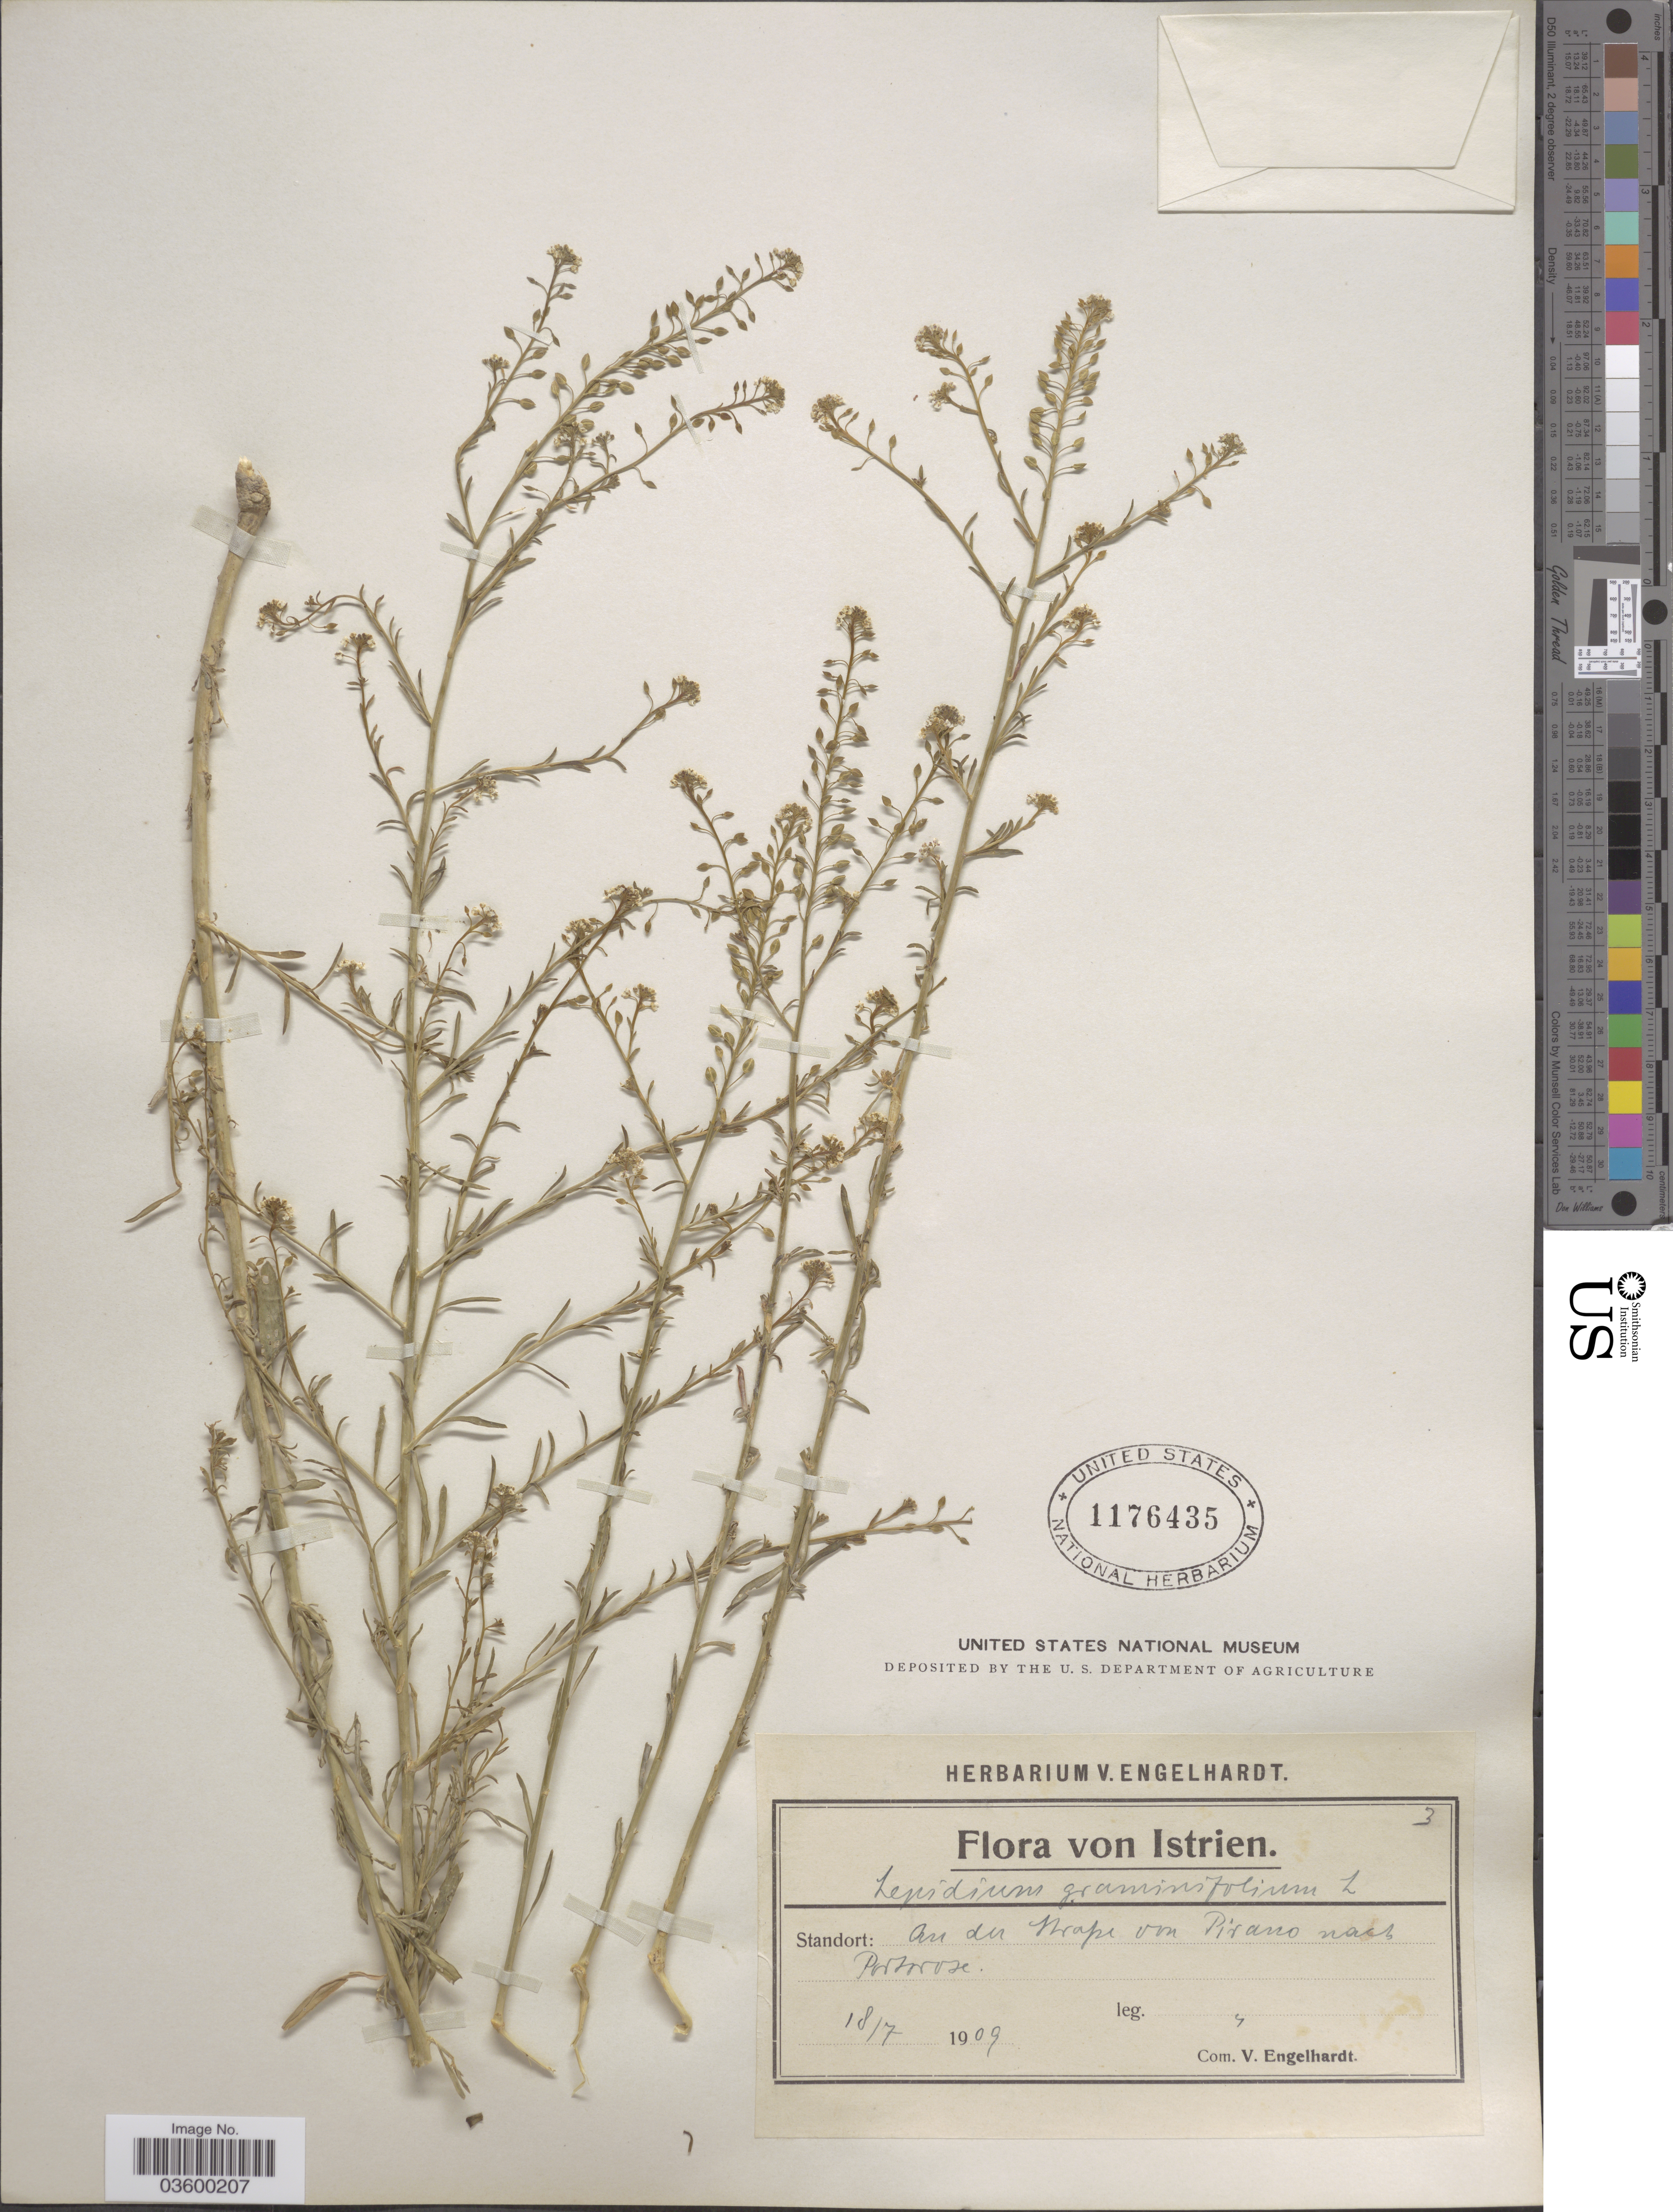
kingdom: Plantae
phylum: Tracheophyta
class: Magnoliopsida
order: Brassicales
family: Brassicaceae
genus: Lepidium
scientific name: Lepidium graminifolium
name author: L.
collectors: V. Engelhardt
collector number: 3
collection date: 1909-07-18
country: Croatia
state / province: Istria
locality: Am der strasse von Pirano nach Podrwose. [interpreted]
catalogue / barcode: US 1176435